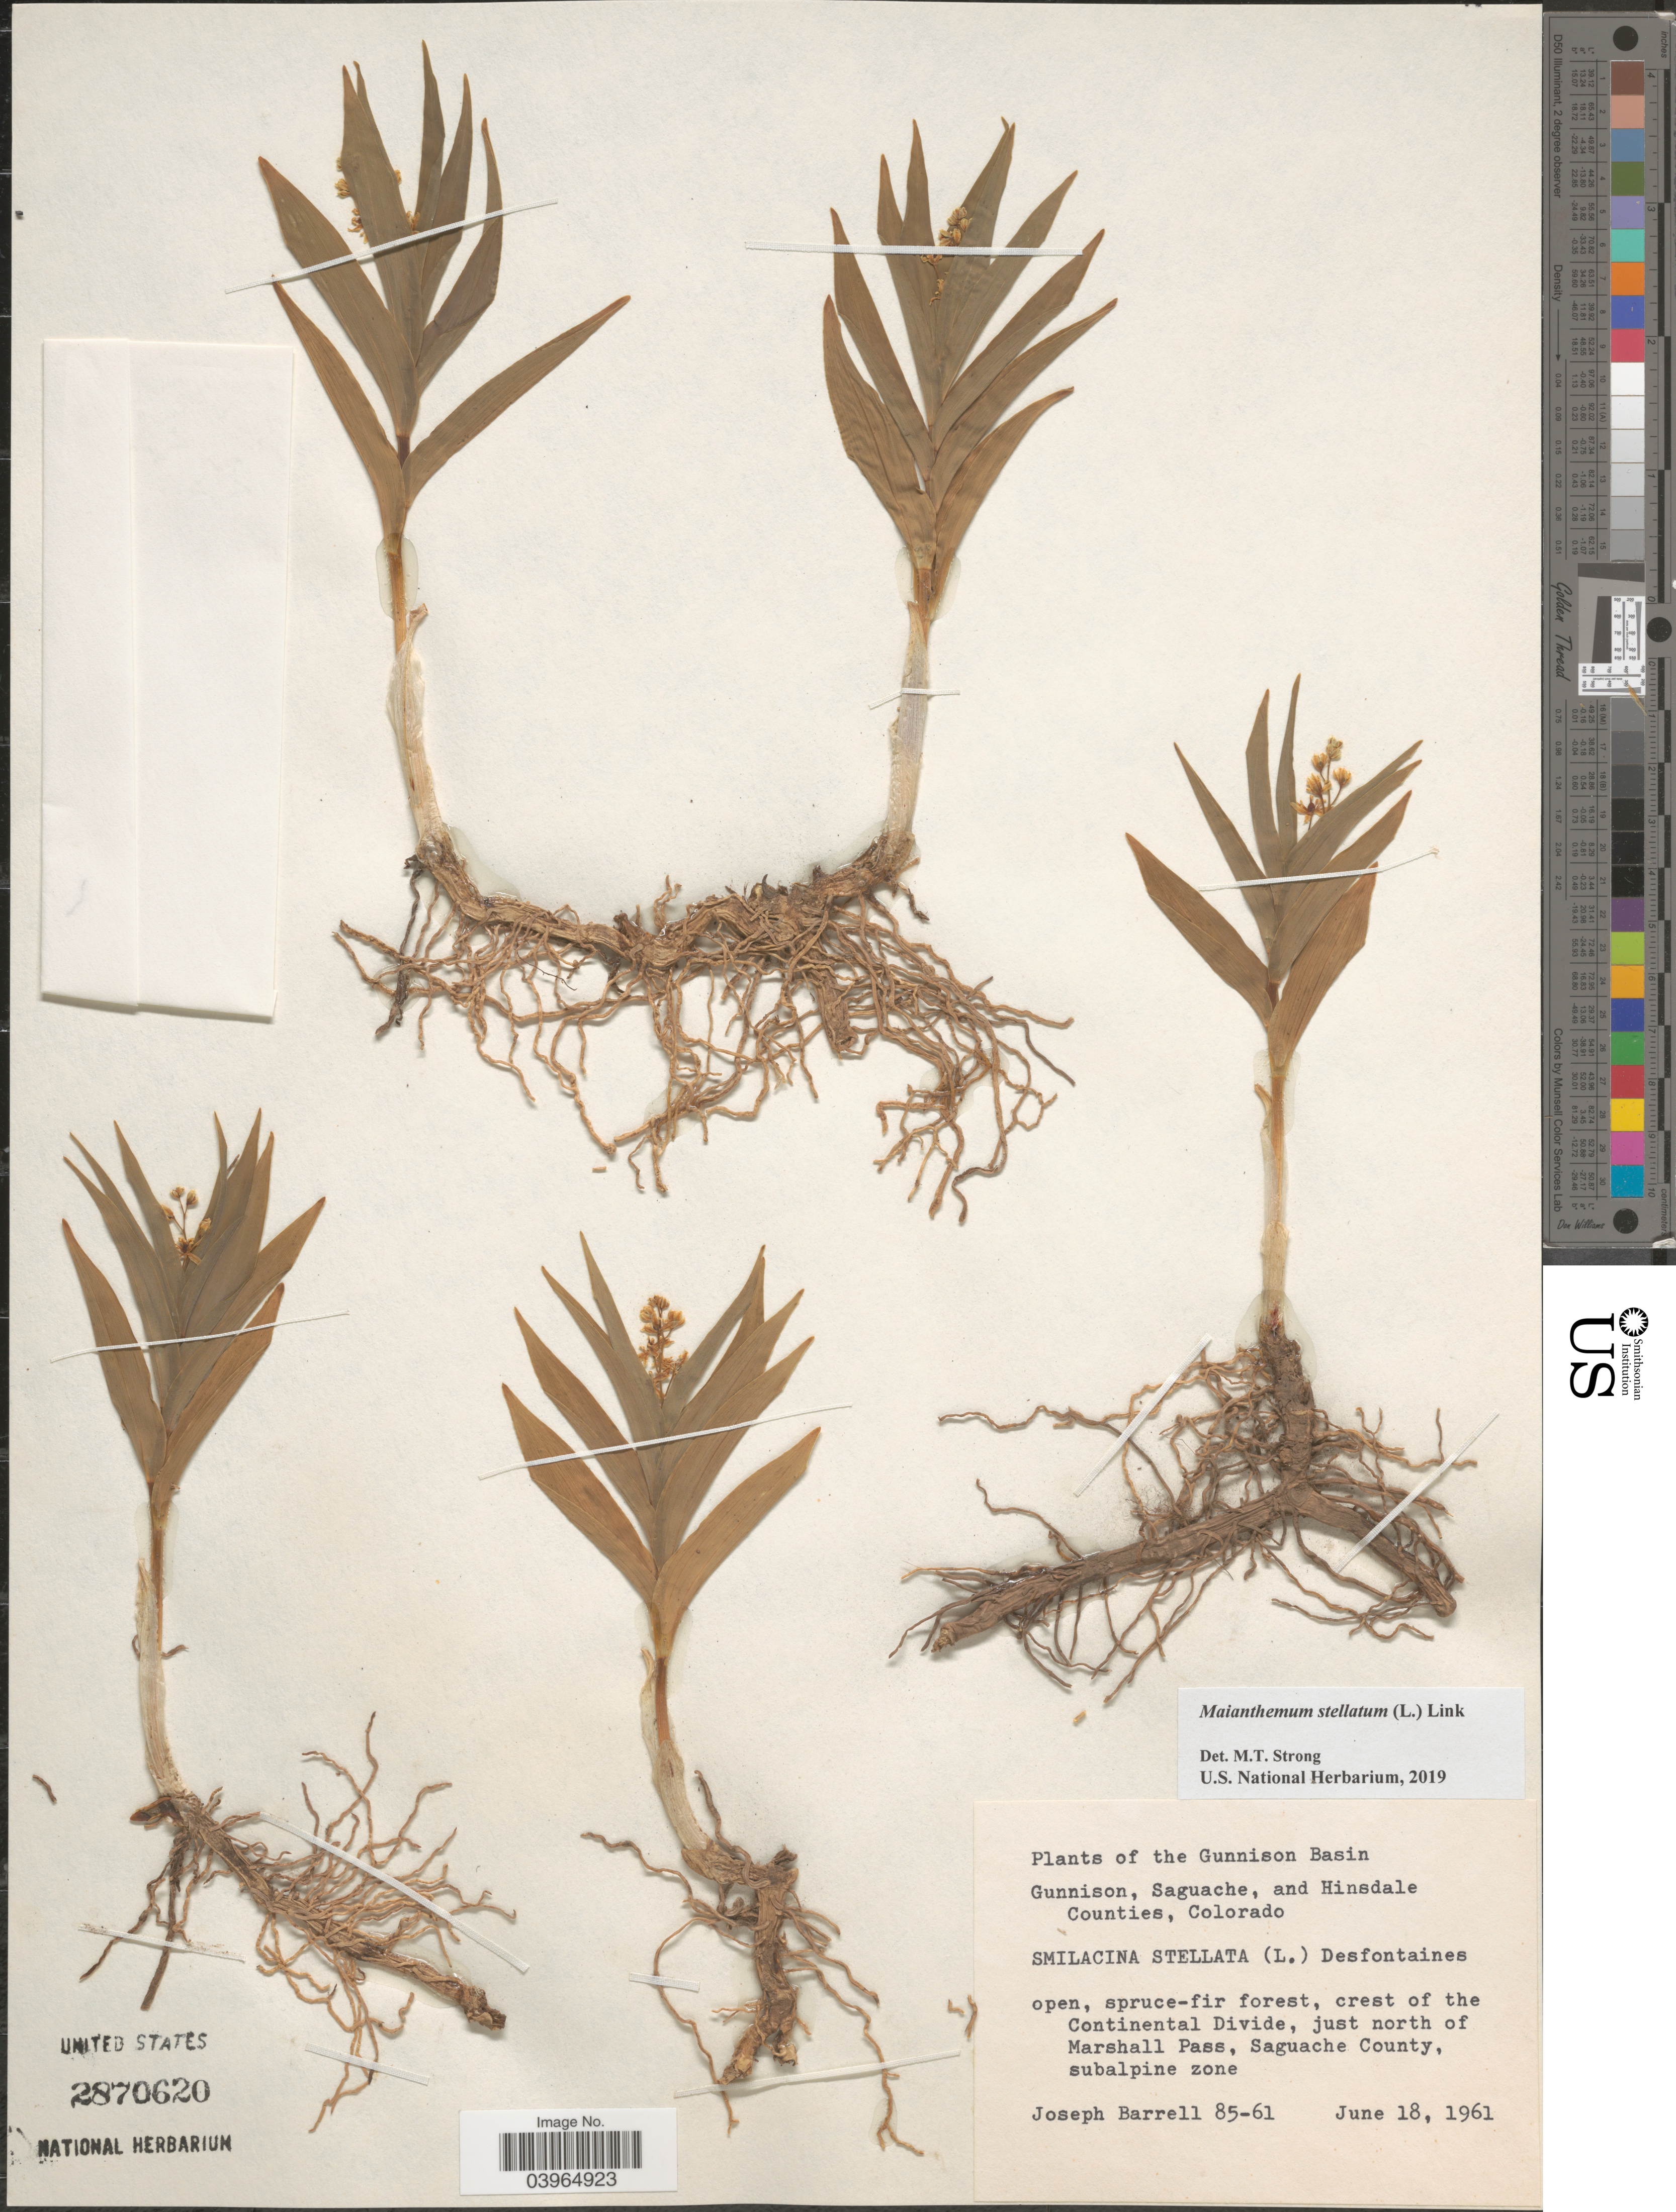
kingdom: Plantae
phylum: Tracheophyta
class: Liliopsida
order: Asparagales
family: Asparagaceae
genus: Maianthemum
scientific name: Maianthemum stellatum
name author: (L.) Link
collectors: J. Barrell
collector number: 85-61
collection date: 1961-06-18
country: United States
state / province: Colorado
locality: The Gunnison Basin. Crest of the Continental Divide, just north of Marshall Pass, Saguache County, subalpine zone.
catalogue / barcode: US 2870620